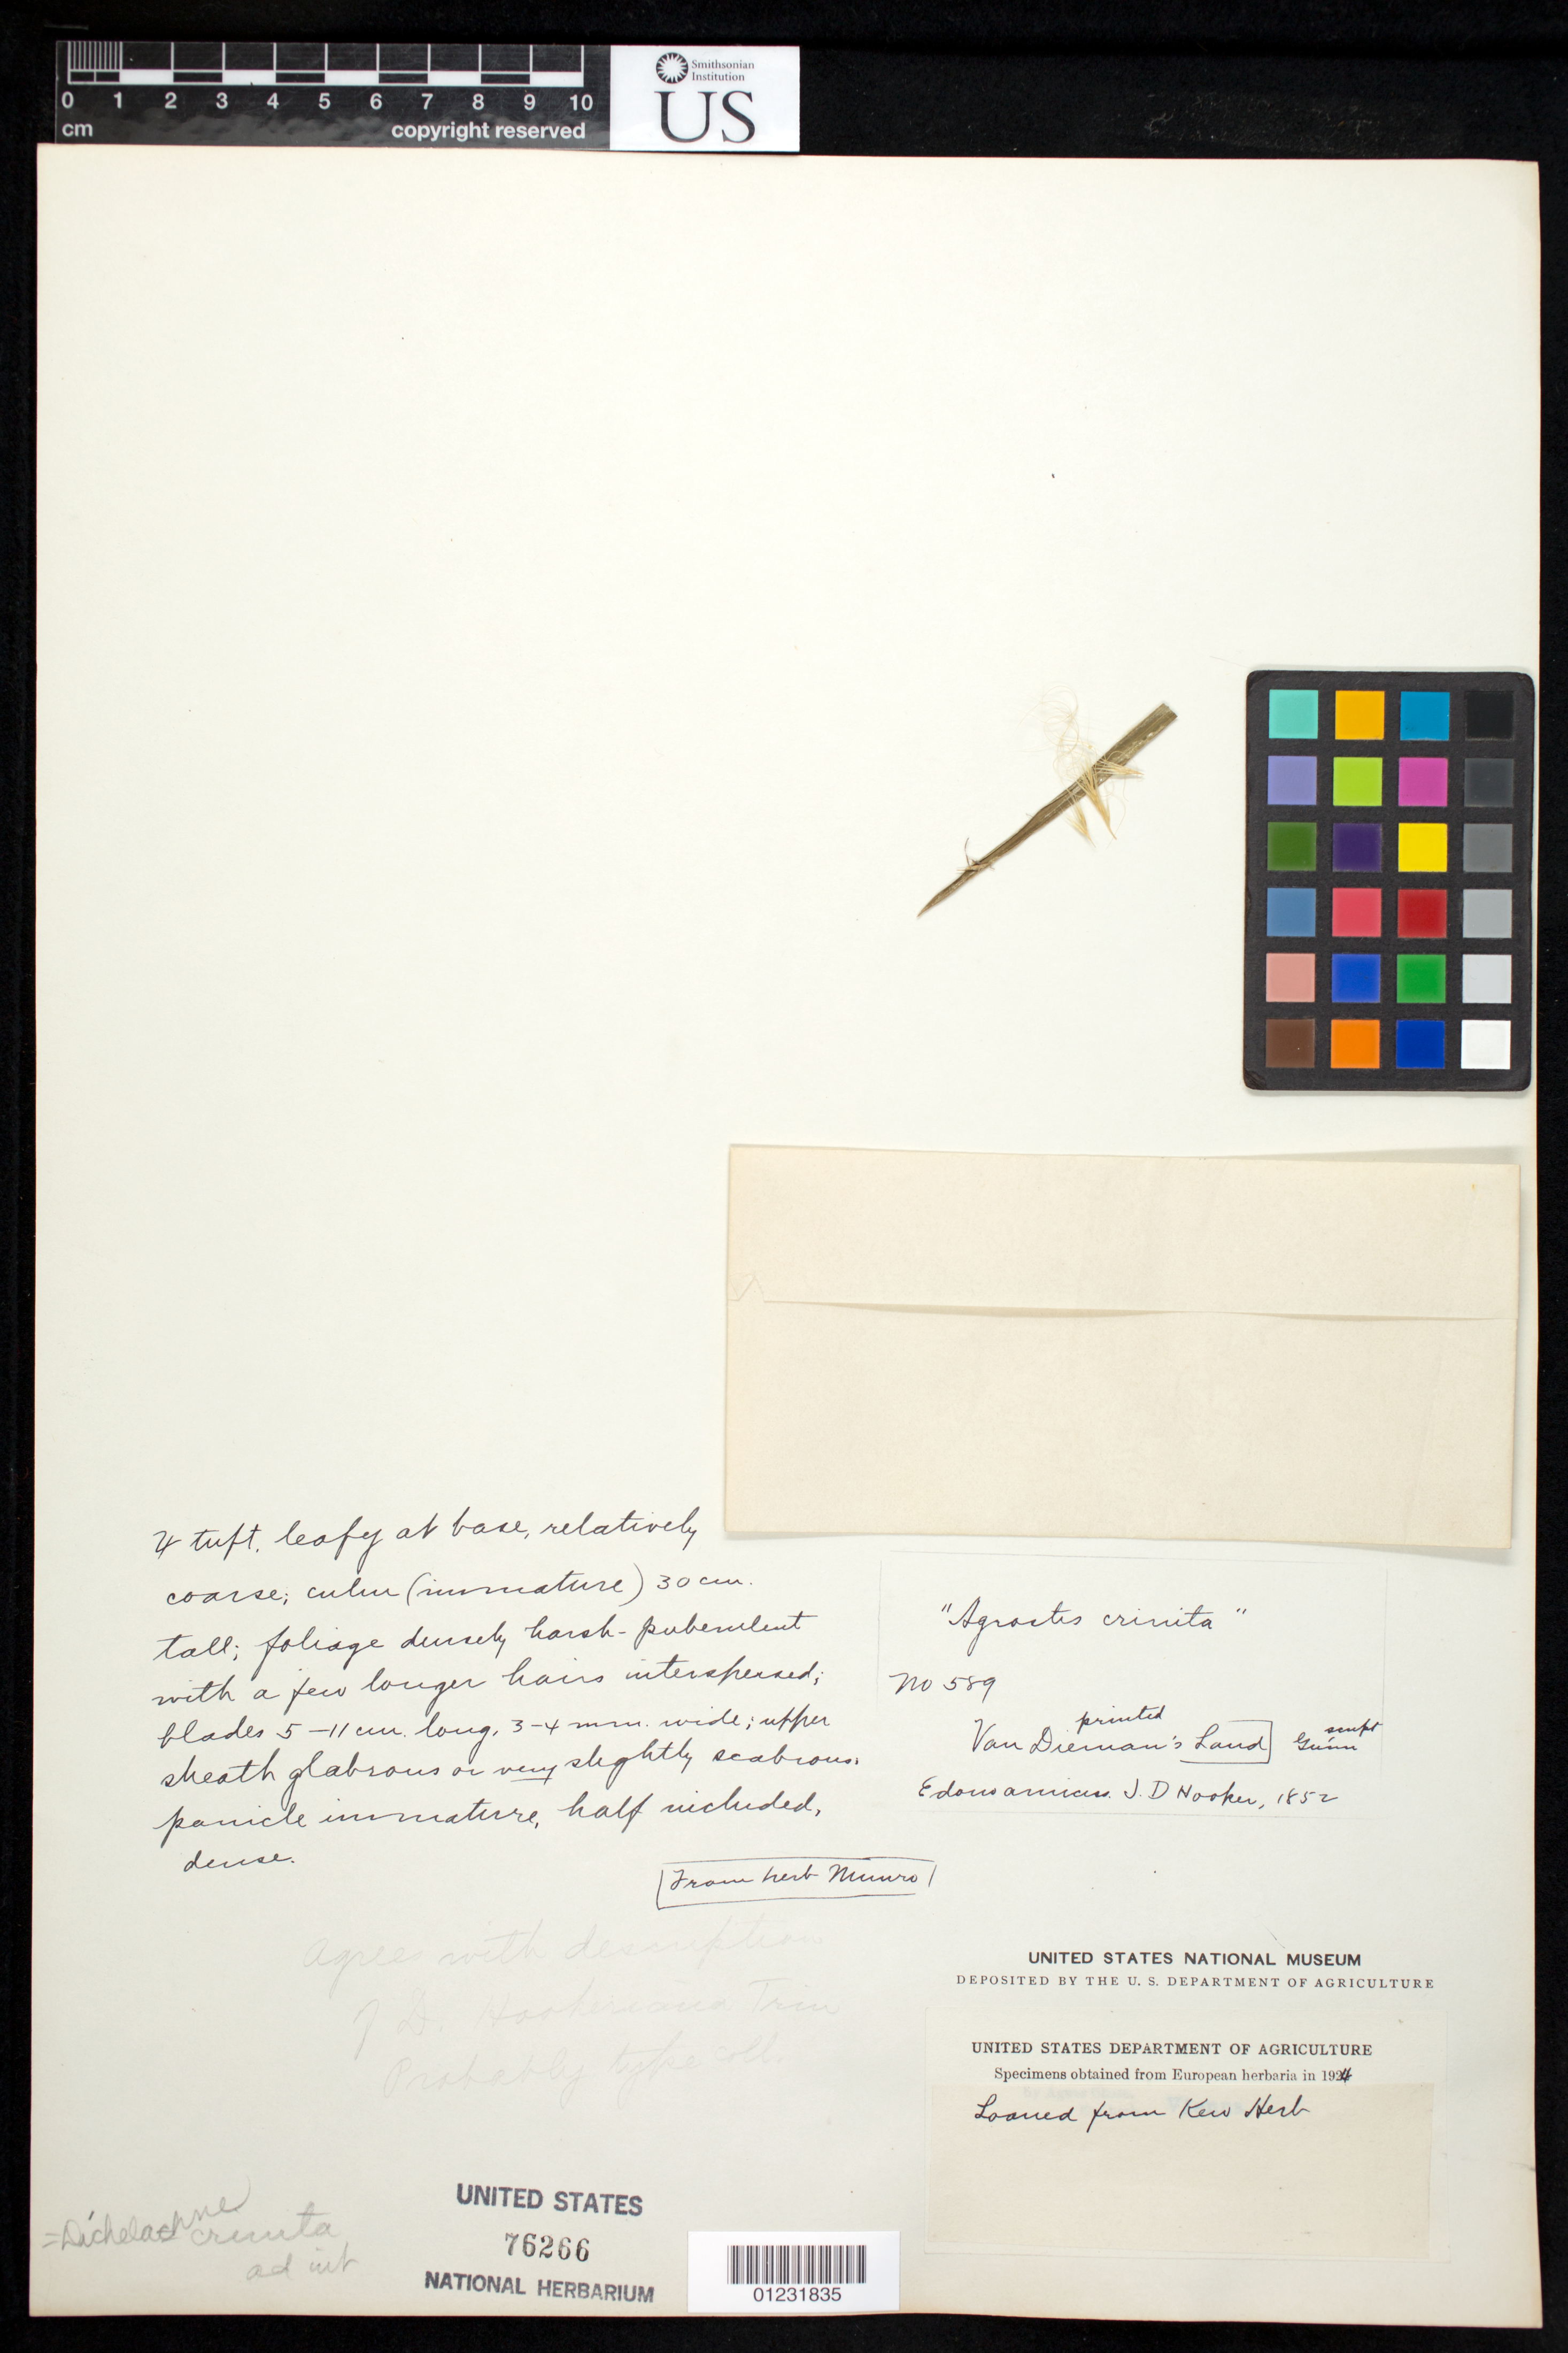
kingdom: Plantae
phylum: Tracheophyta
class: Liliopsida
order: Poales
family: Poaceae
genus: Dichelachne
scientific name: Dichelachne hookeriana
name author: Trin. & Rupr.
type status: Type Collection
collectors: J. D. Hooker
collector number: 589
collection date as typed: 1852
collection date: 1852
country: Australia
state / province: Tasmania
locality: Van Dieman's Land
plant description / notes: Fragmentary material of type specimen ex herb. Munro (Kew?).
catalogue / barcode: US 76266